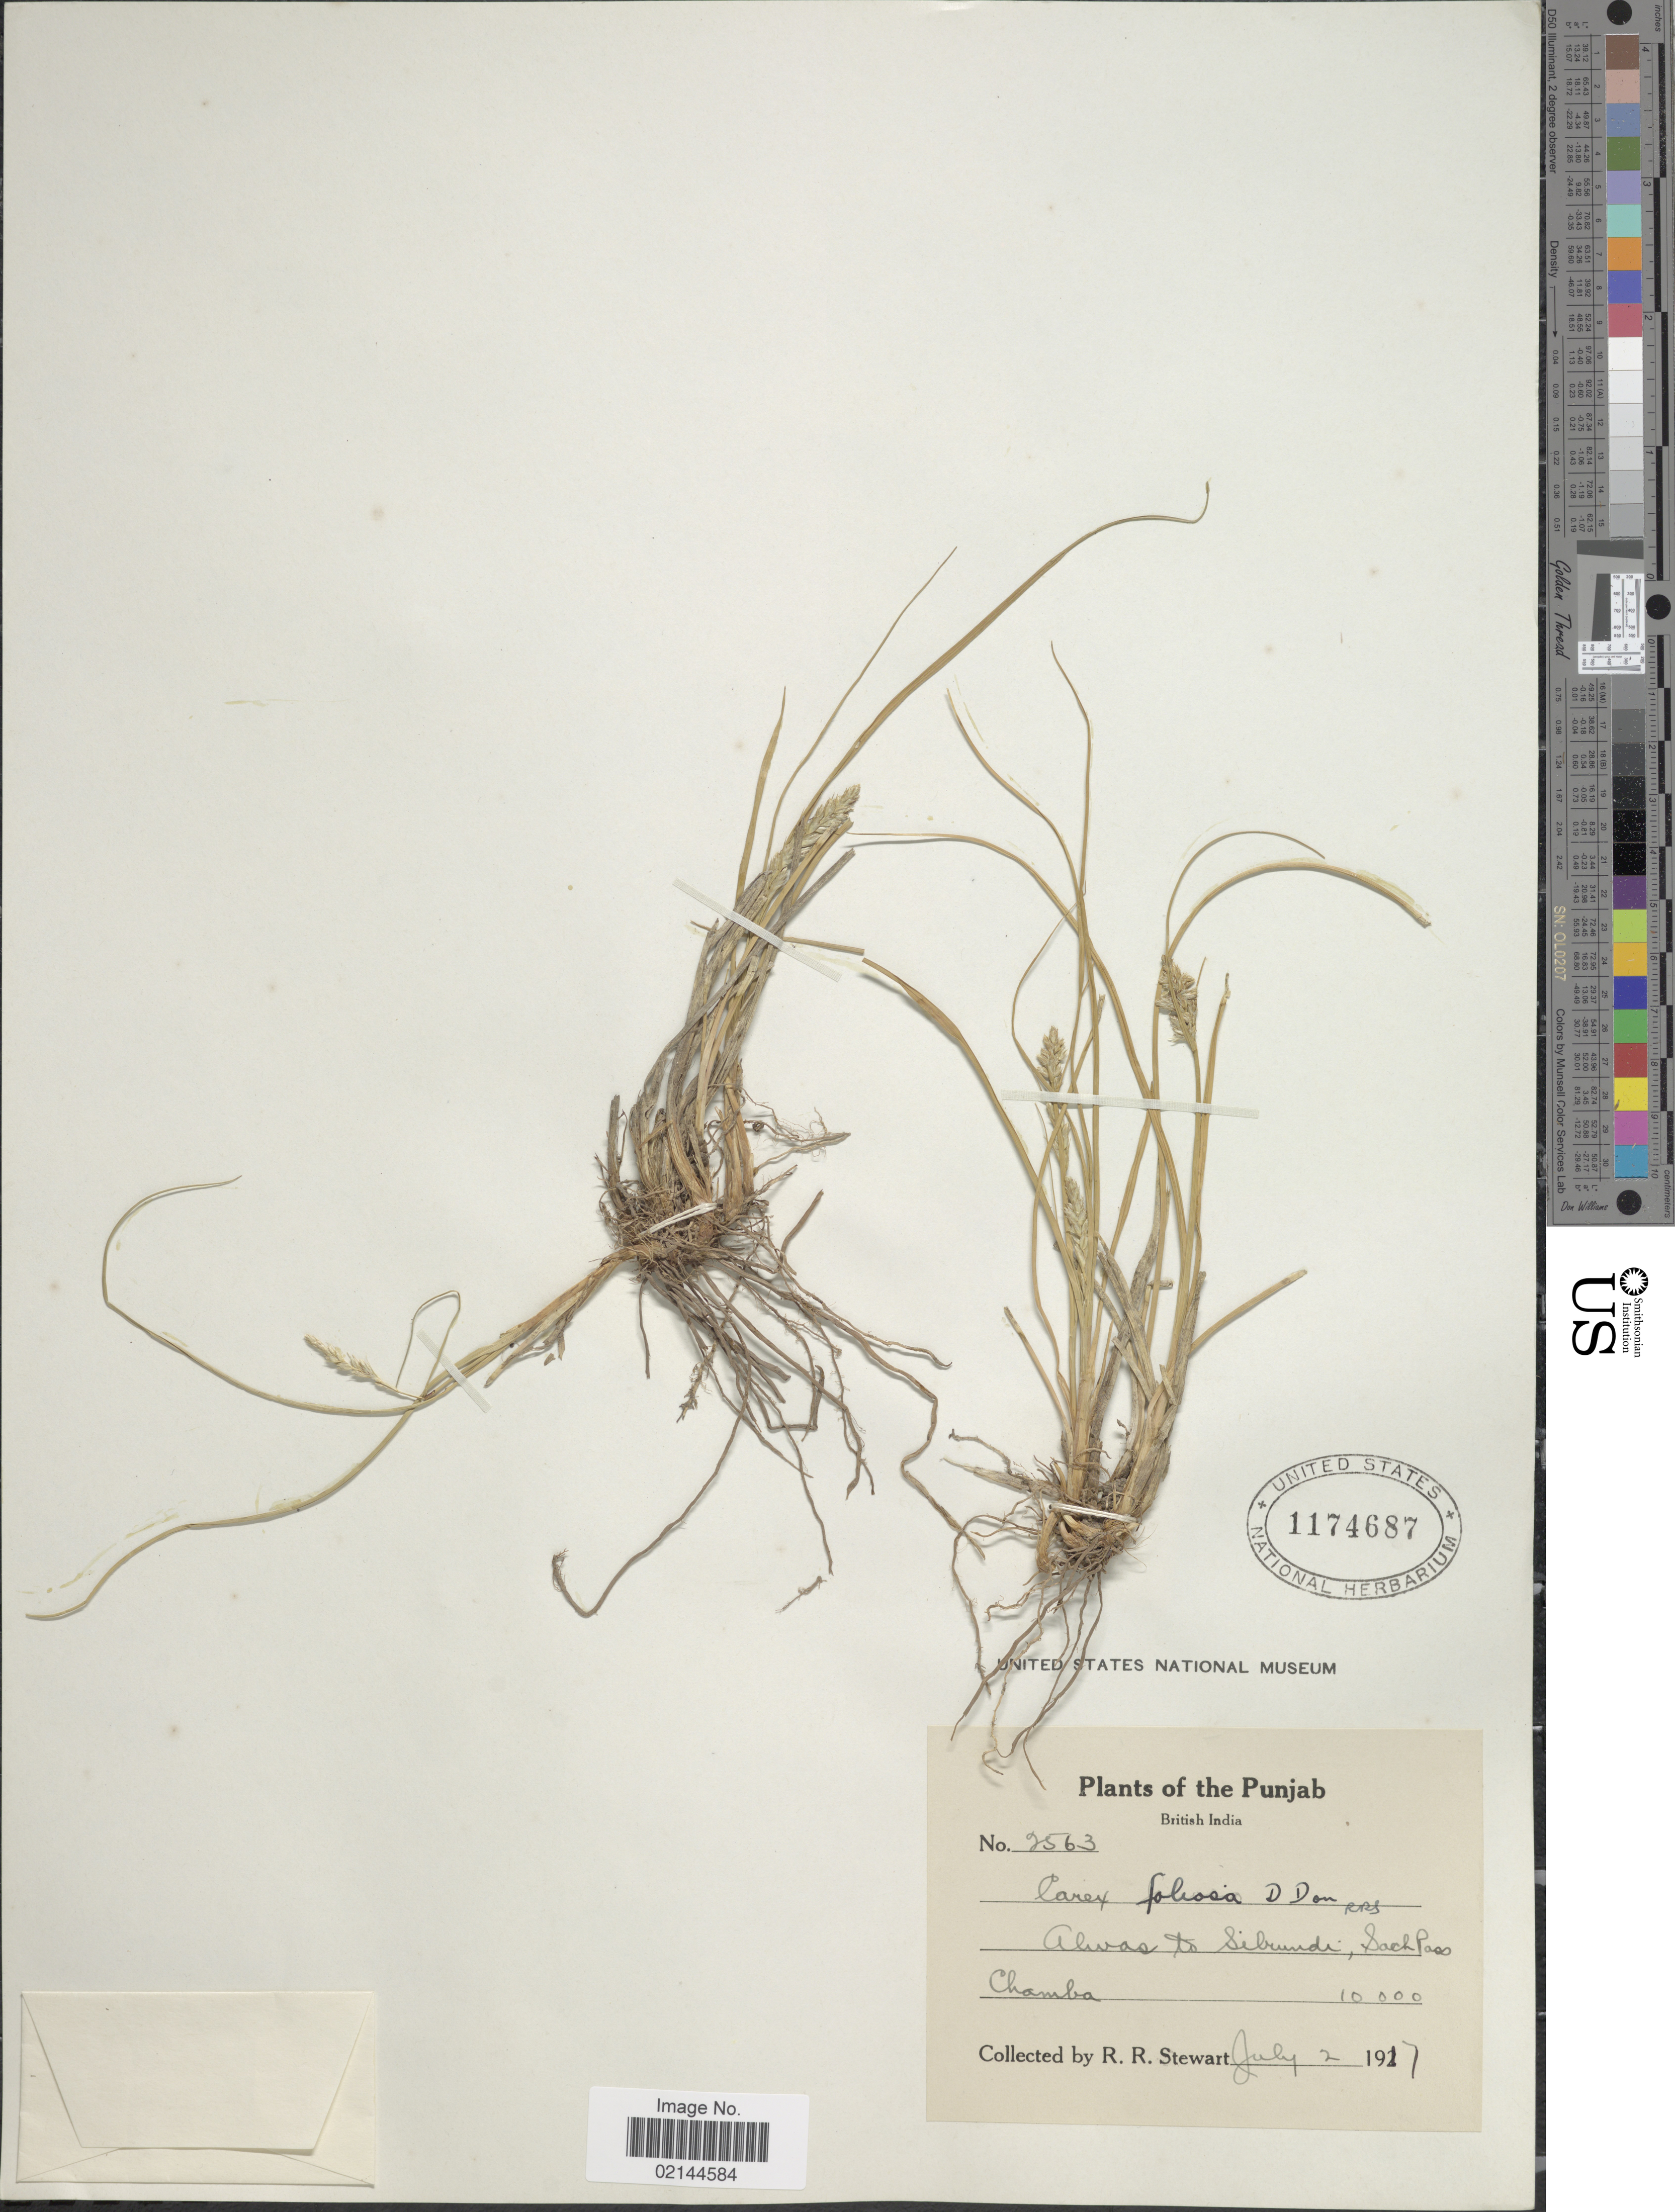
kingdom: Plantae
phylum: Tracheophyta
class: Liliopsida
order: Poales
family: Cyperaceae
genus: Carex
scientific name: Carex foliosa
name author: D. Don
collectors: R. R. Stewart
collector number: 2563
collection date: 1917-07-02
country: India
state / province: Himachal Pradesh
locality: Alwas to Silrundi, Sach Pass, Chamba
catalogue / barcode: US 1174687